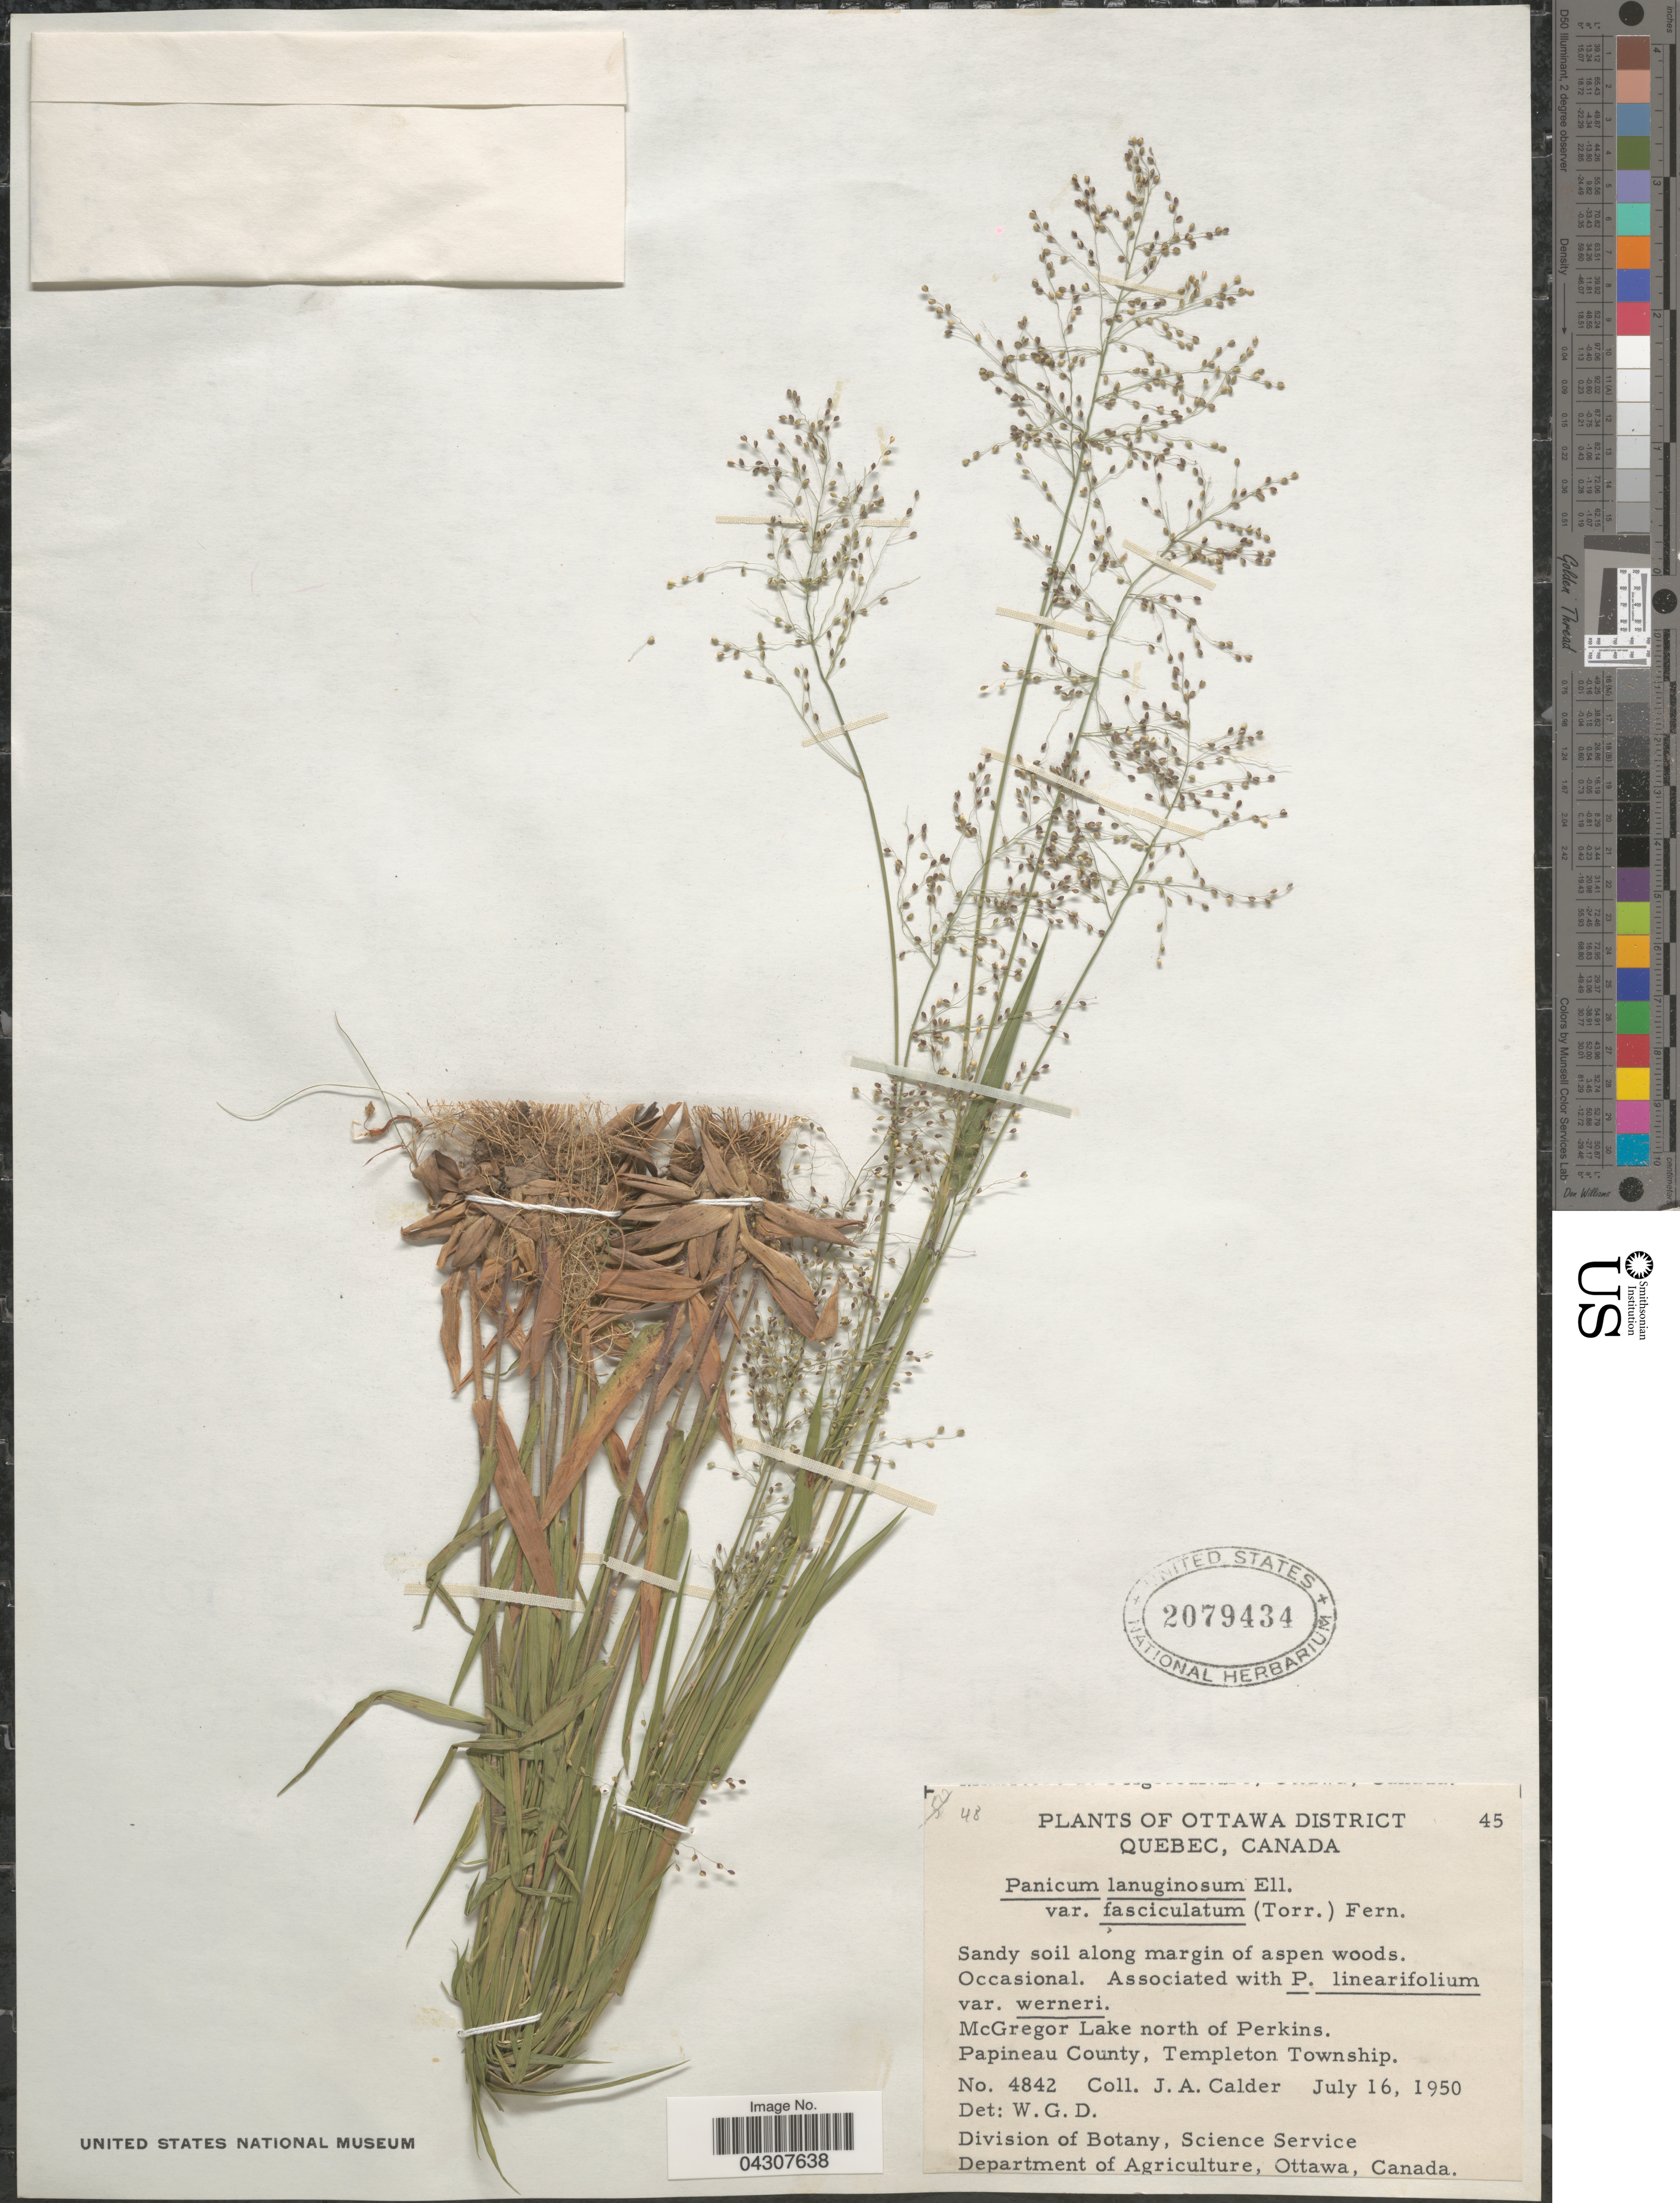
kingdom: Plantae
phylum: Tracheophyta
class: Liliopsida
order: Poales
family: Poaceae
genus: Dichanthelium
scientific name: Dichanthelium acuminatum var. acuminatum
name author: (Sw.) Gould & C.A. Clark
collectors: J. A. Calder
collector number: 4842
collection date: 1950-07-16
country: Canada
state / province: Quebec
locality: Ottawa District. Sandy soil along margin of aspen woods. McGregor Lake north of Perkins. Papineau County, Templeton Township.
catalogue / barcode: US 2079434